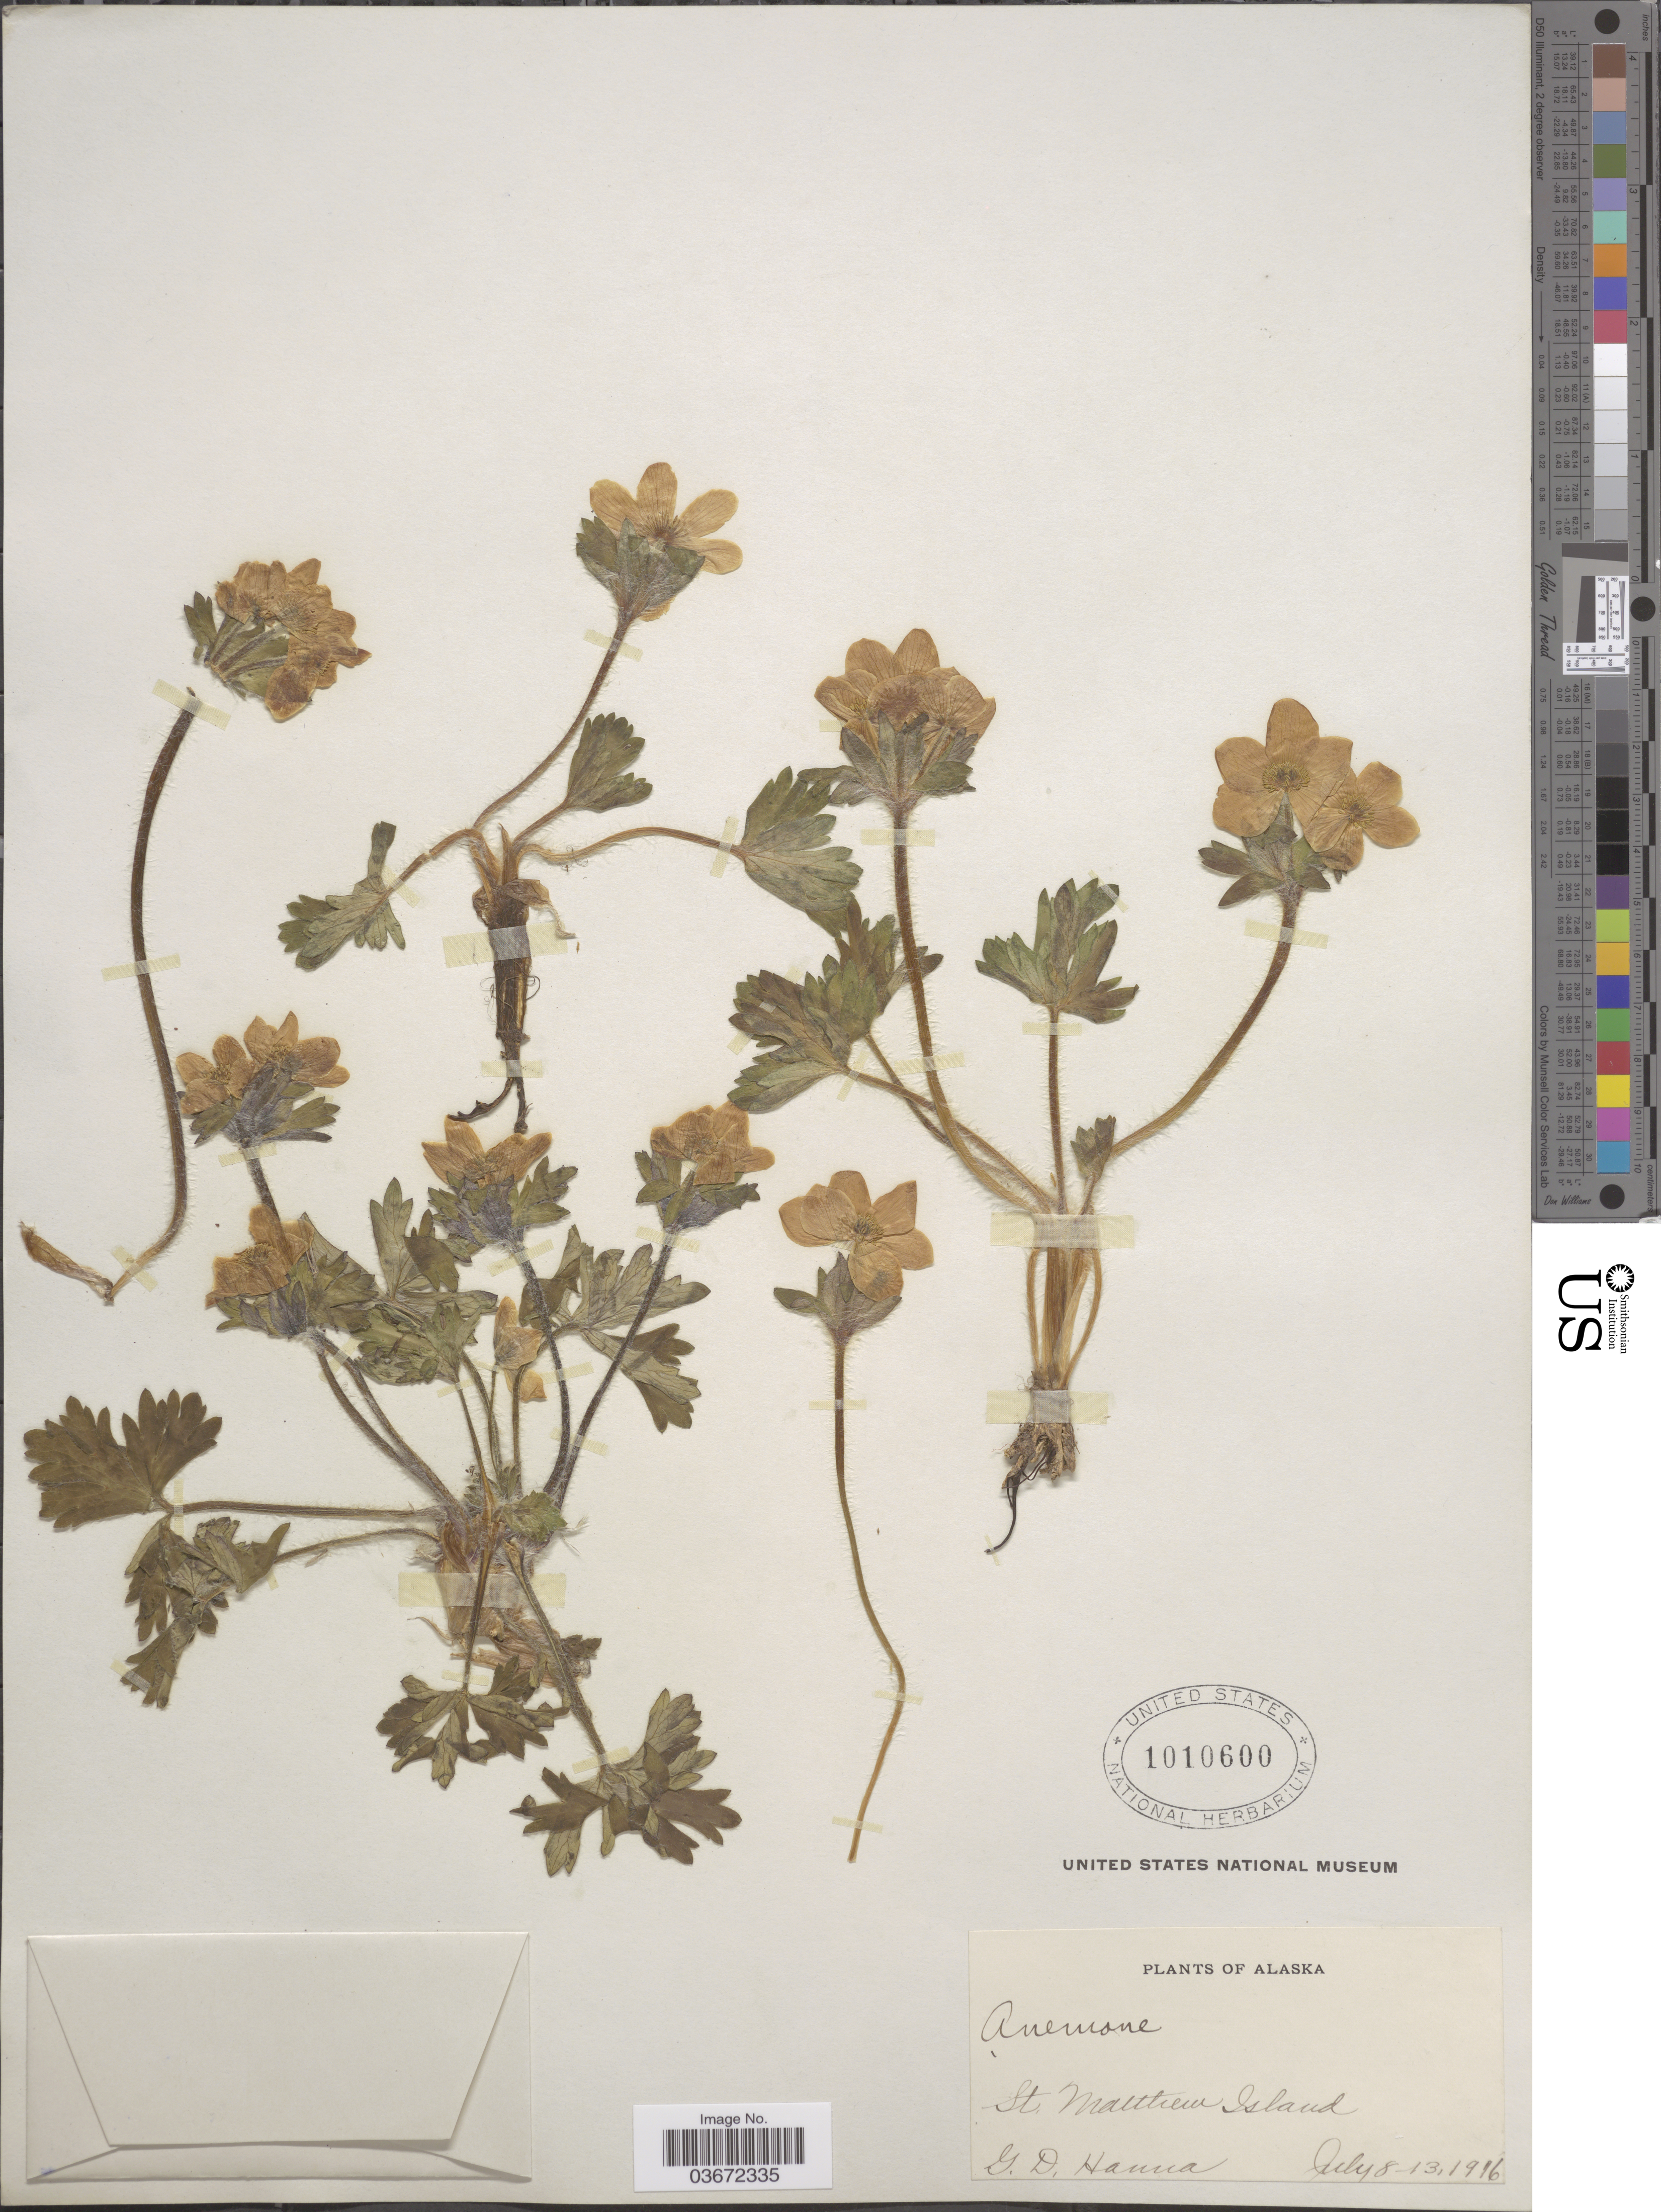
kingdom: Plantae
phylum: Tracheophyta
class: Magnoliopsida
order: Ranunculales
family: Ranunculaceae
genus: Anemone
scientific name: Anemone narcissiflora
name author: L.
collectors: Dallas Hanna, G.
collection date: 1916-07-08/1916-07-13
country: United States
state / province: Alaska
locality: St. Matthew Island.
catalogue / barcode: US 1010600